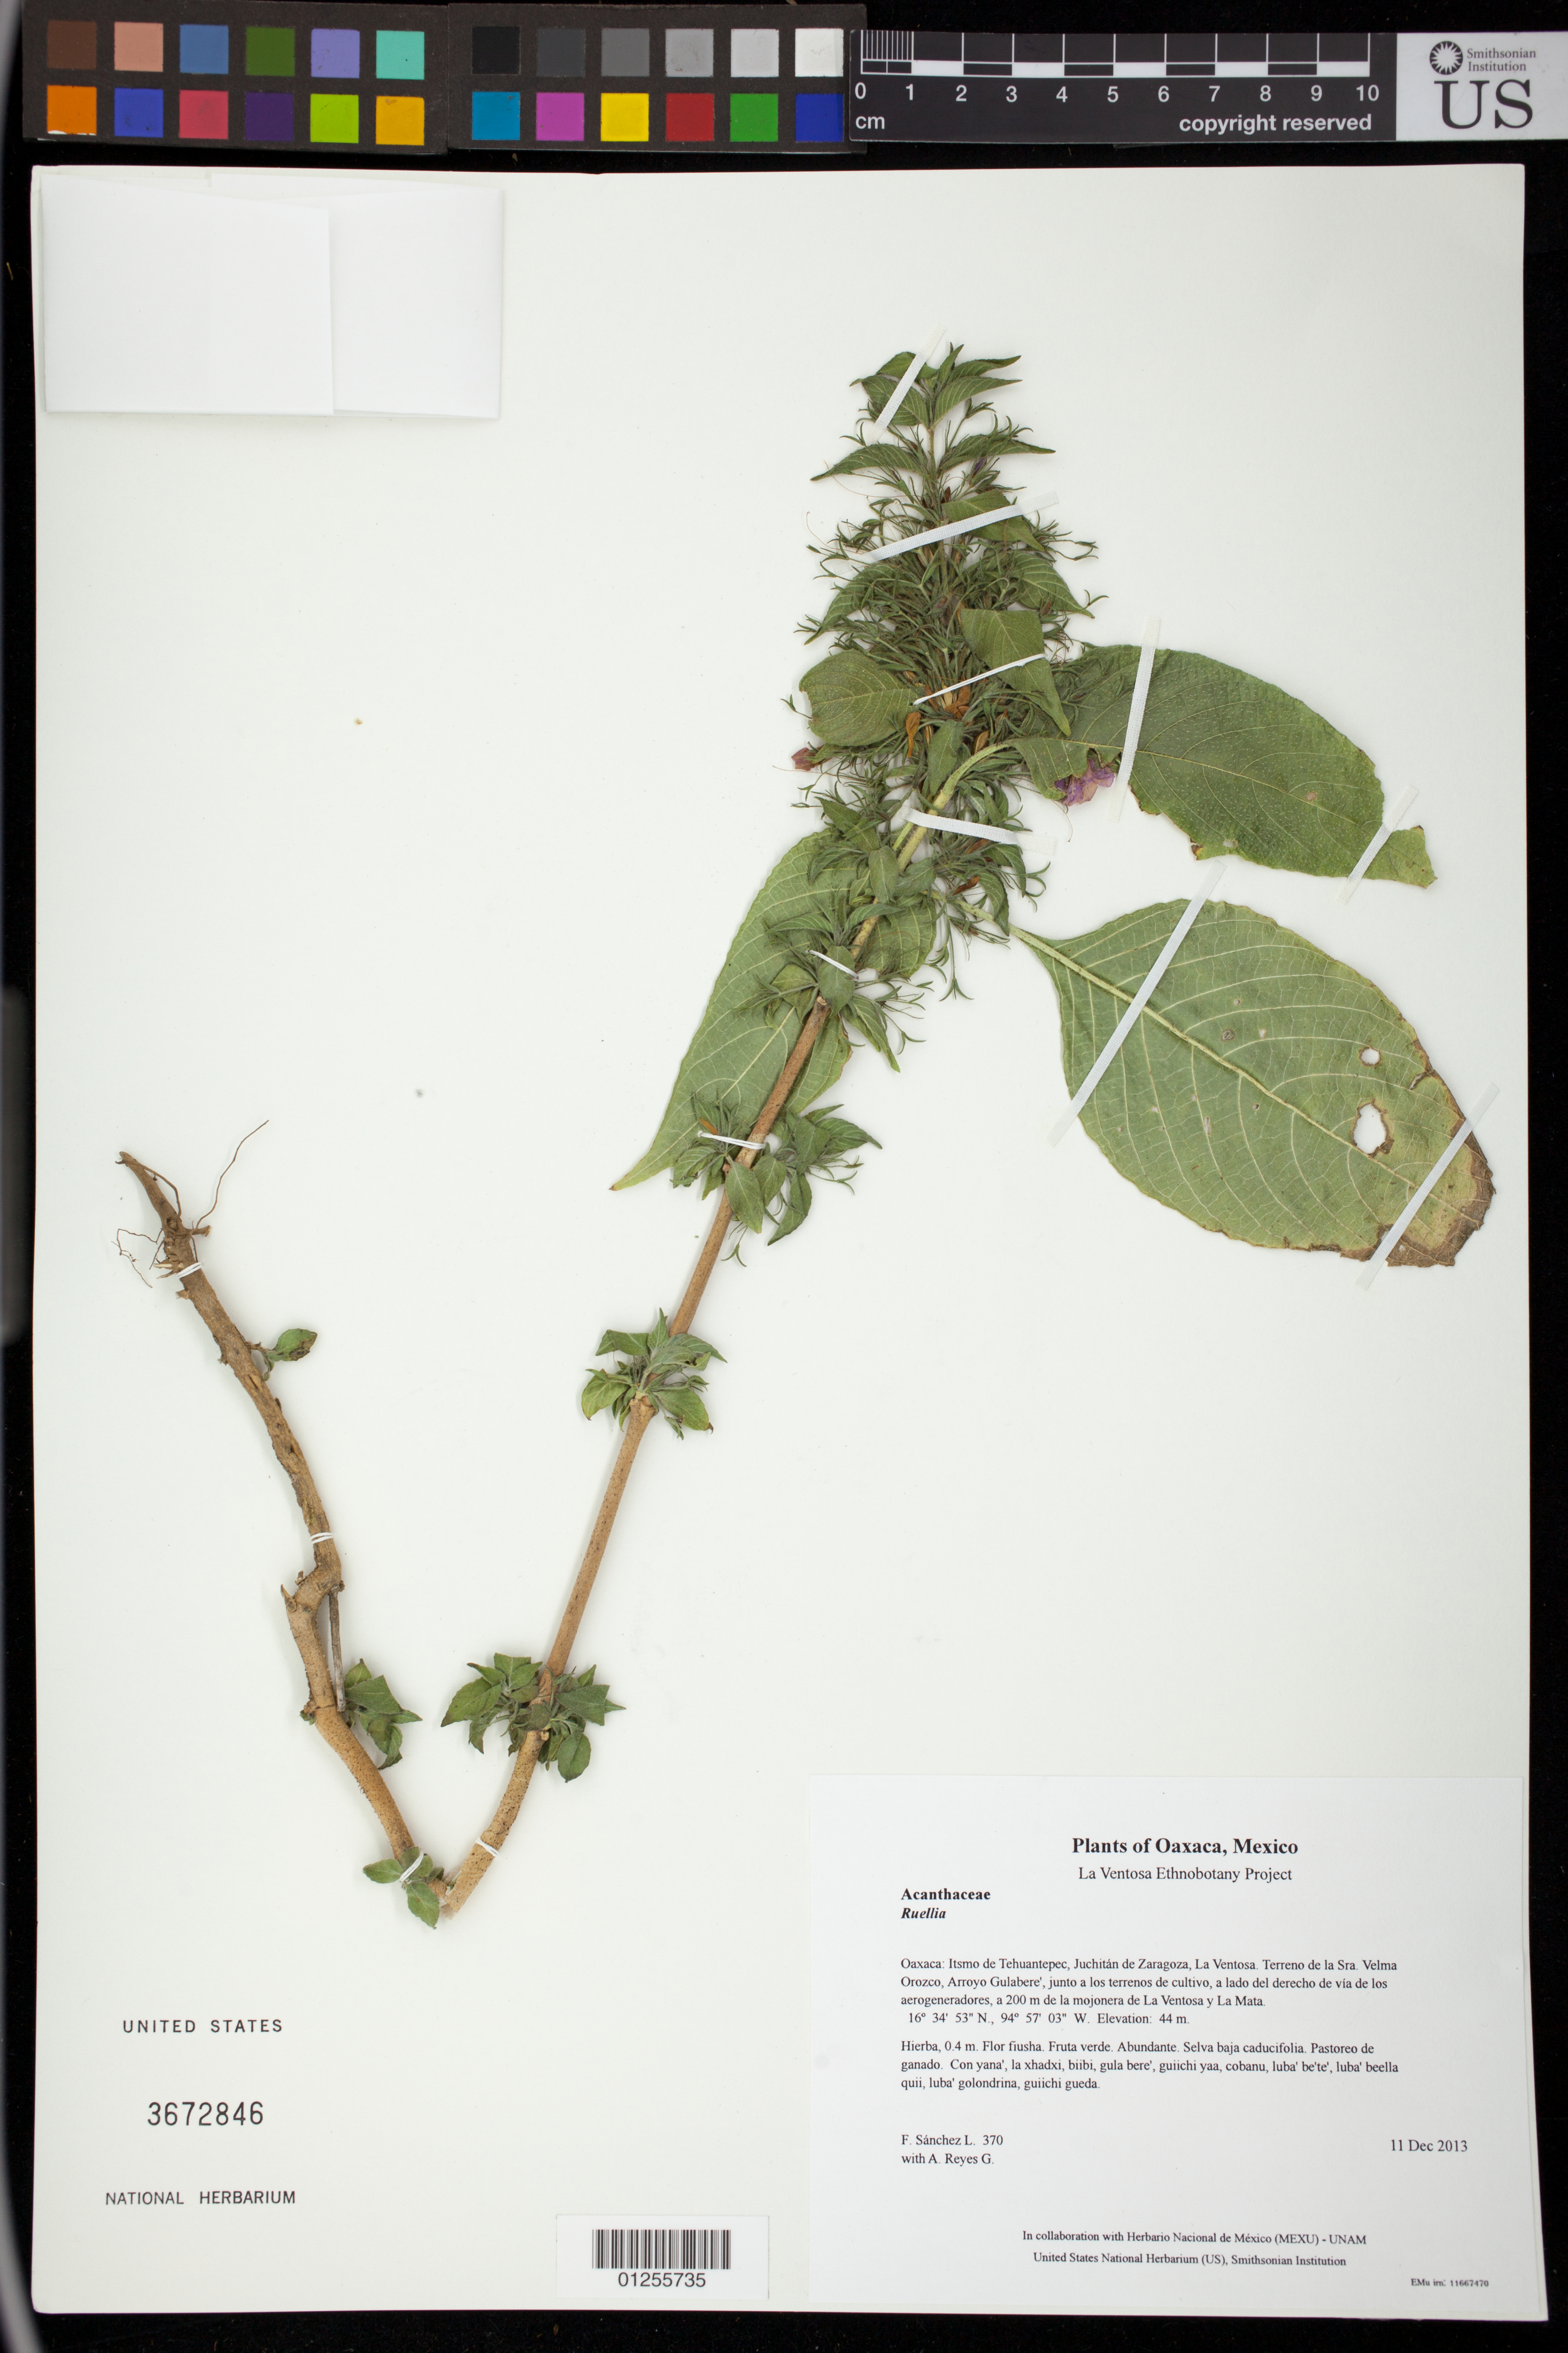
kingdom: Plantae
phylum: Tracheophyta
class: Magnoliopsida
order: Lamiales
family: Acanthaceae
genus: Ruellia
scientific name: Ruellia inundata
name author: Kunth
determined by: Reyes García, A.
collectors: F. Sánchez L. & A. Reyes G.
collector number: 370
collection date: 2013-12-11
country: Mexico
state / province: Oaxaca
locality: Itsmo de Tehuantepec, Juchitán de Zaragoza, La Ventosa. Terreno de la Sra. Velma Orozco, Arroyo Gulabere', junto a los terrenos de cultivo, a lado del derecho de vía de los aerogeneradores, a 200 m de la mojonera de La Ventosa y La Mata.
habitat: Selva baja caducifolia. Pastoreo de ganado.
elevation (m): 44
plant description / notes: JEBOT, MEXU, SERO, US; Guixi bandaga. 0.4 m. Guie' fiusha. Cuaananaxhi naga'. Stale.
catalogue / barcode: US 3672846